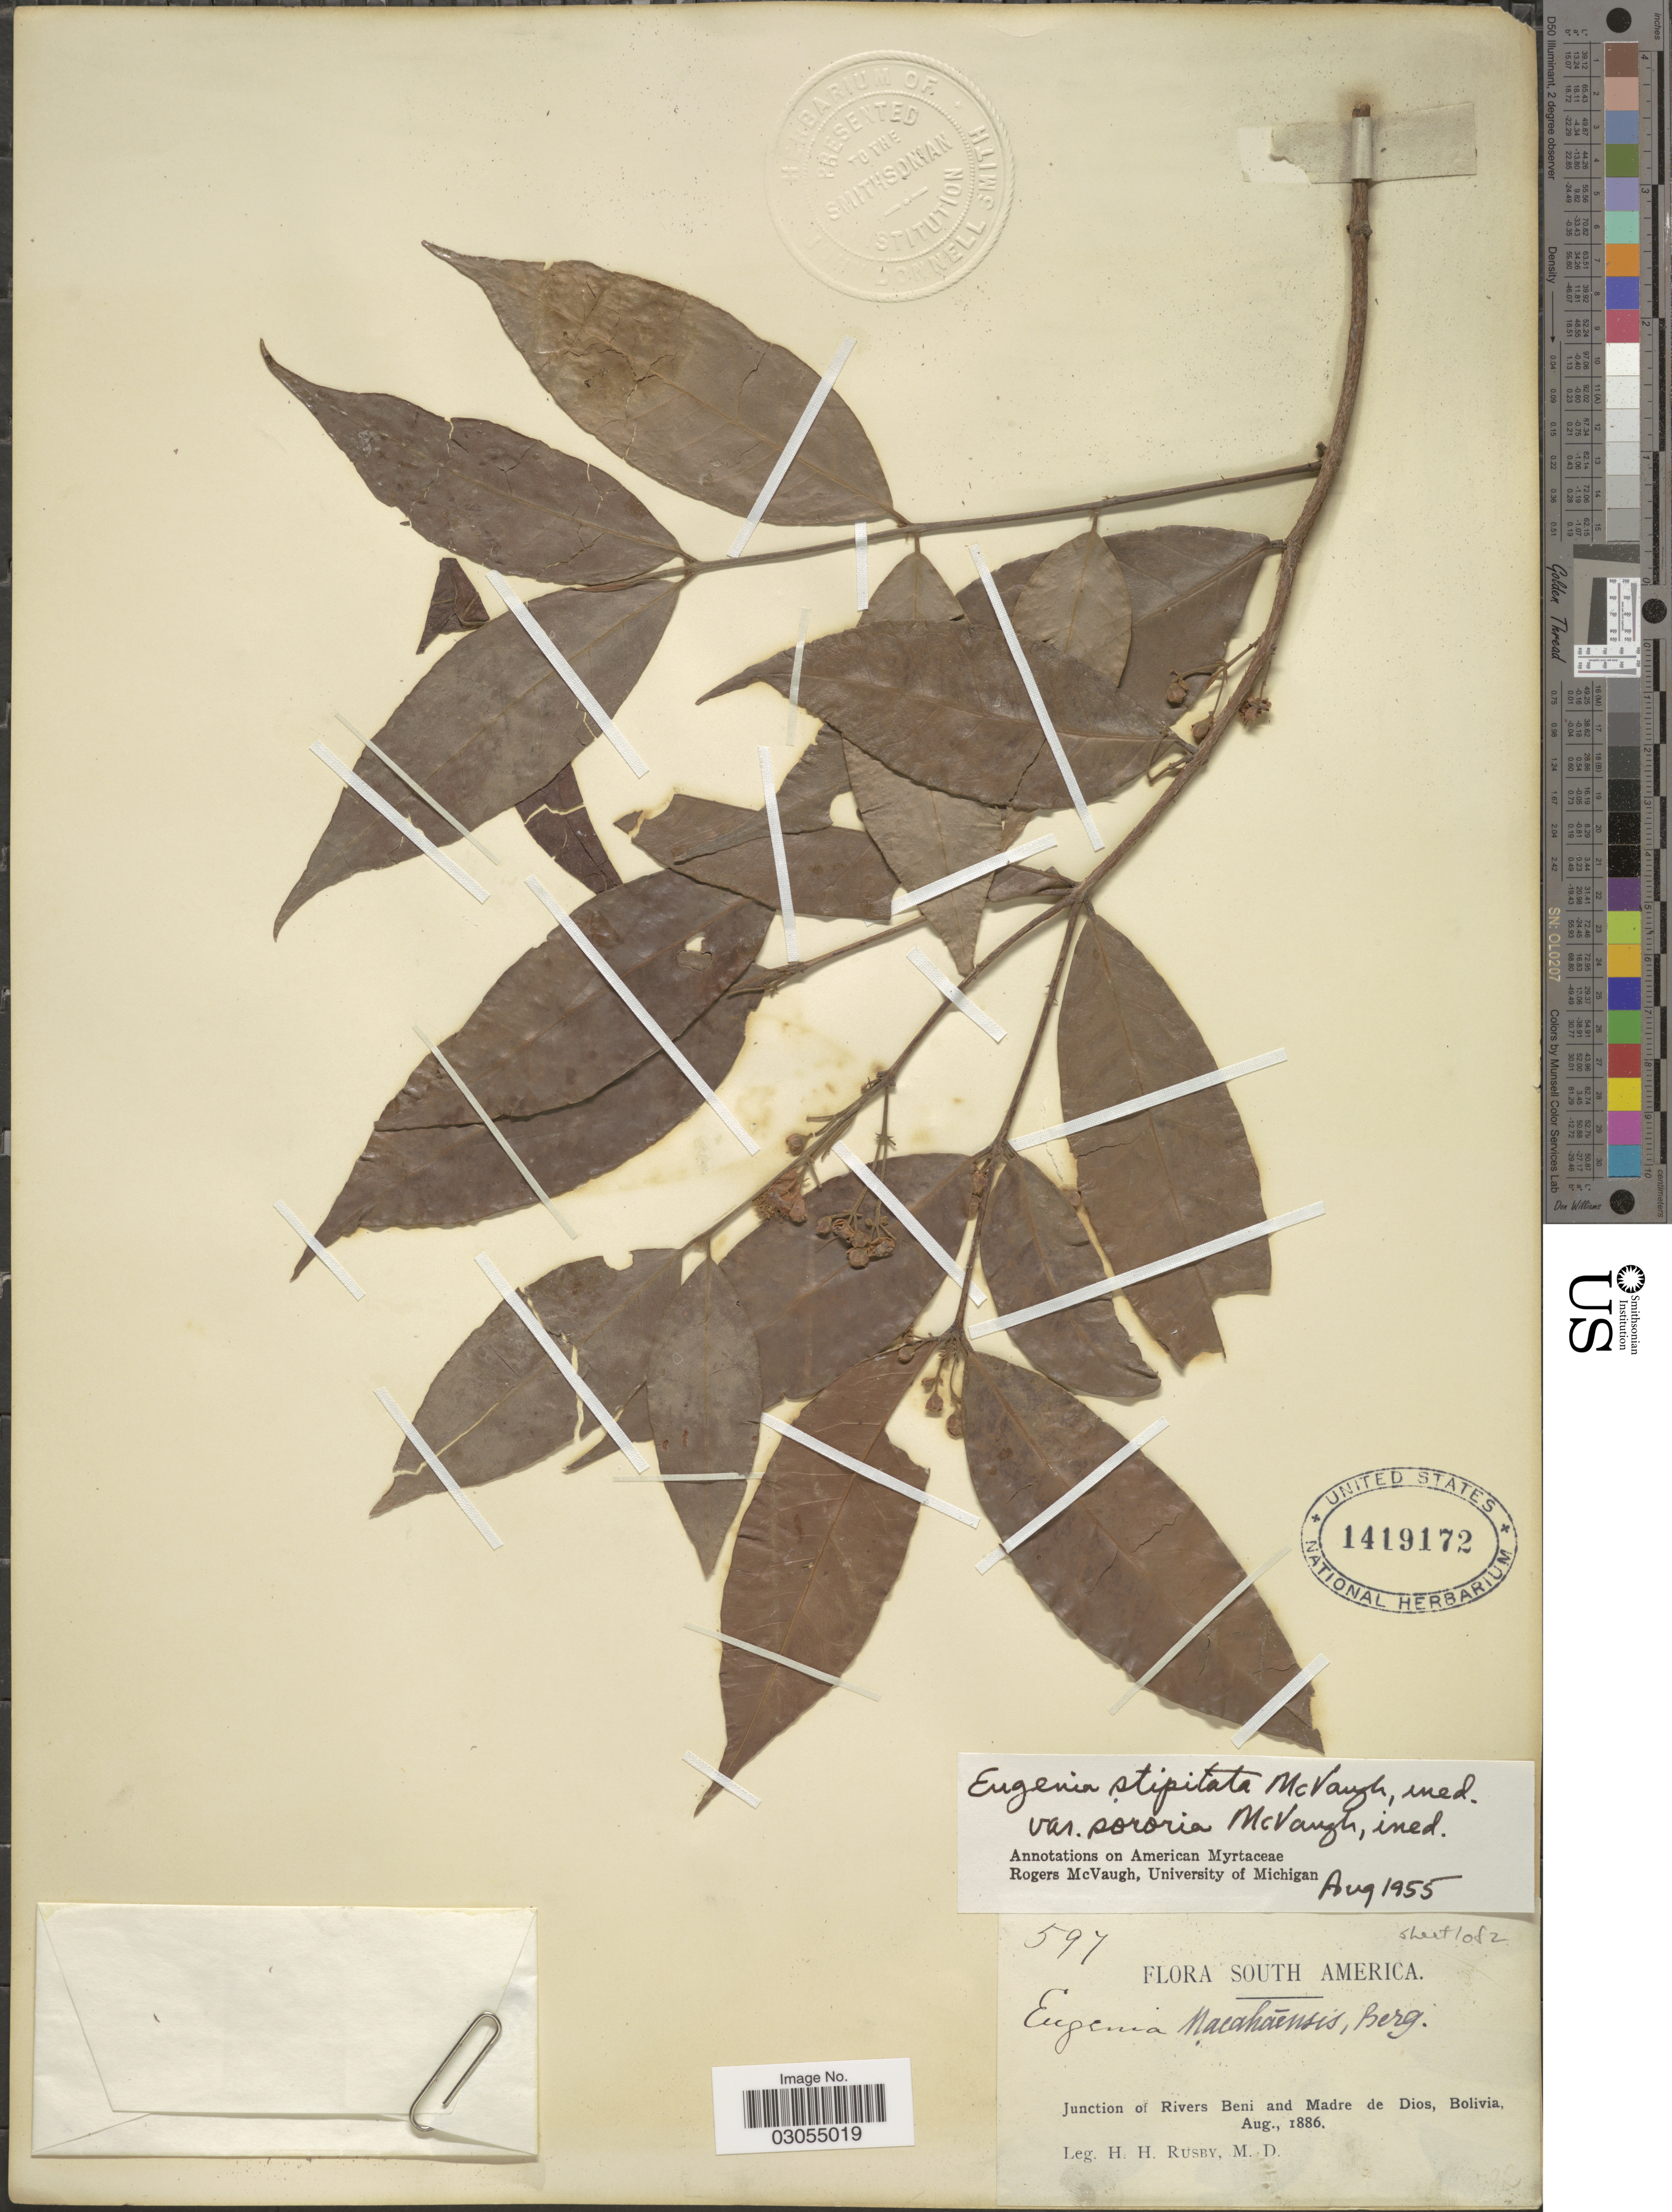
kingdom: Plantae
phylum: Tracheophyta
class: Magnoliopsida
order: Myrtales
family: Myrtaceae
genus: Eugenia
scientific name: Eugenia stipitata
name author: McVaugh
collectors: H. H. Rusby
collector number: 597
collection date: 1886-08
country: Bolivia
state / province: Beni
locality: Junction of Rivers Beni and Madre de Dios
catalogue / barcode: US 1419172